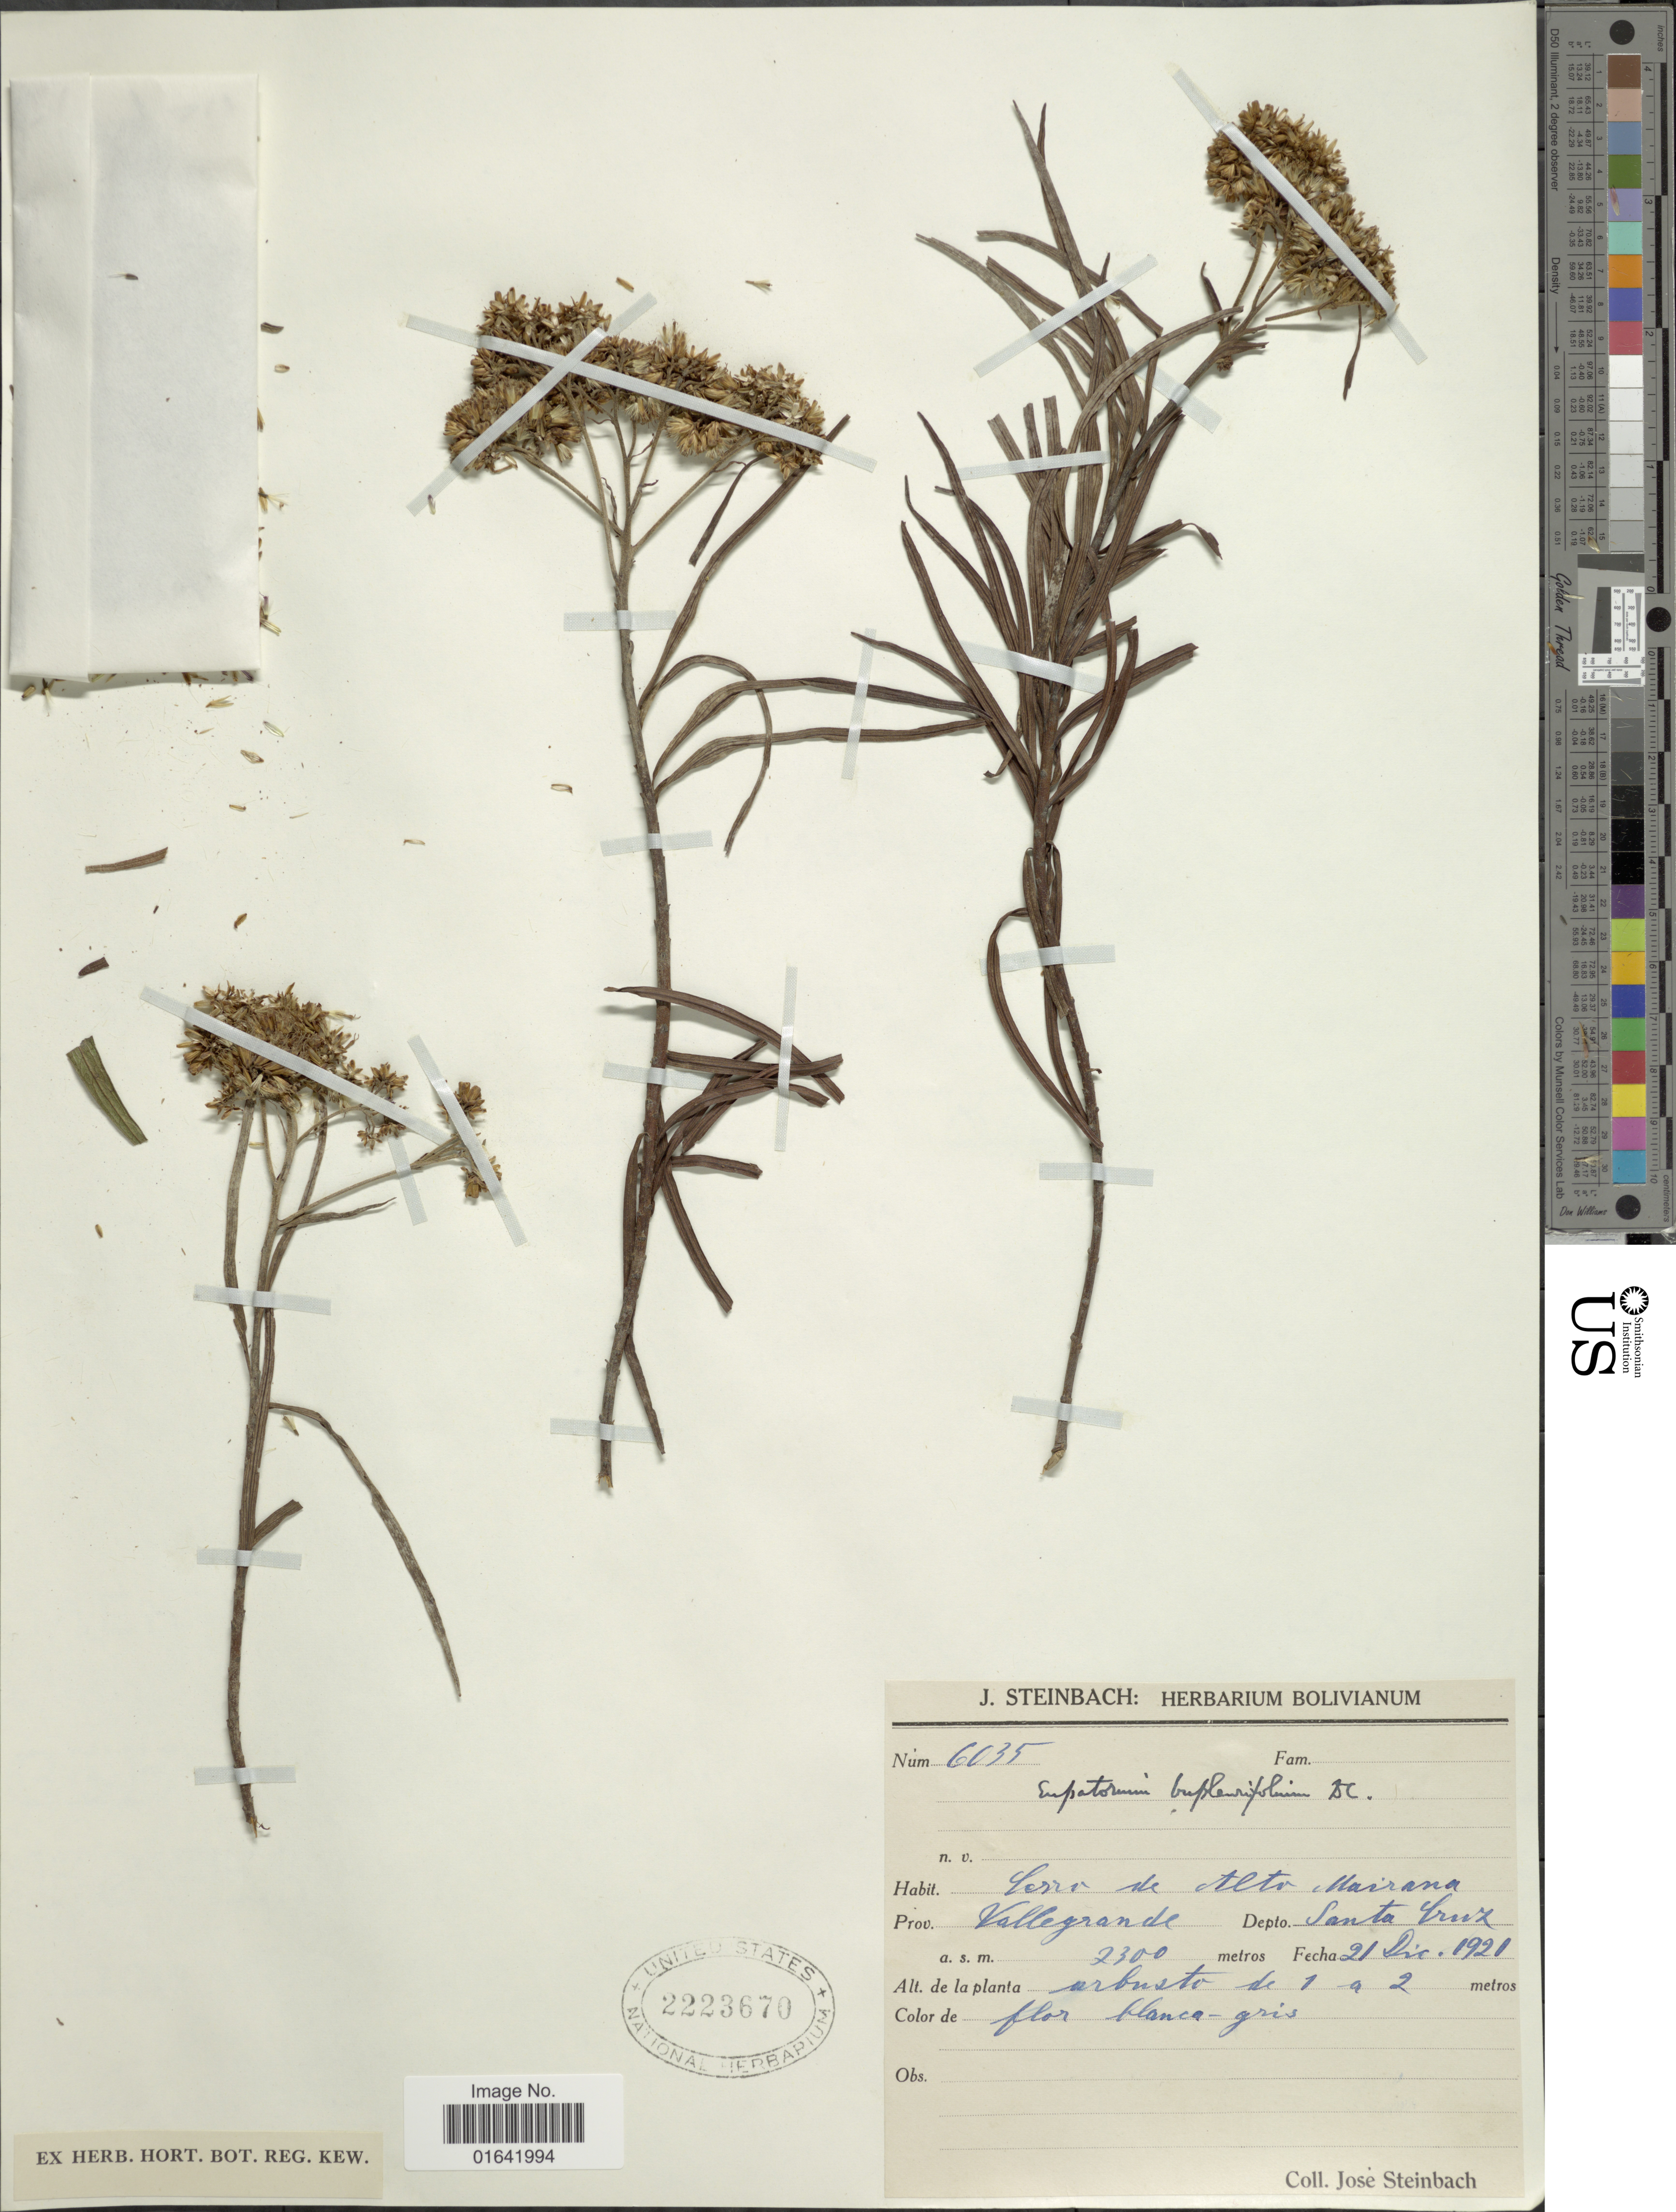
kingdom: Plantae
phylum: Tracheophyta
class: Magnoliopsida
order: Asterales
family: Asteraceae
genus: Campovassouria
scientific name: Campovassouria bupleurifolia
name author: (DC.) R.M. King & H. Rob.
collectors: J. Steinbach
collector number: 6035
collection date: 1921-12-21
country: Bolivia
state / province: Santa Cruz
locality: Cerro de Alto Mairana, Vallegrande.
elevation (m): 2300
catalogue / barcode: US 2223670